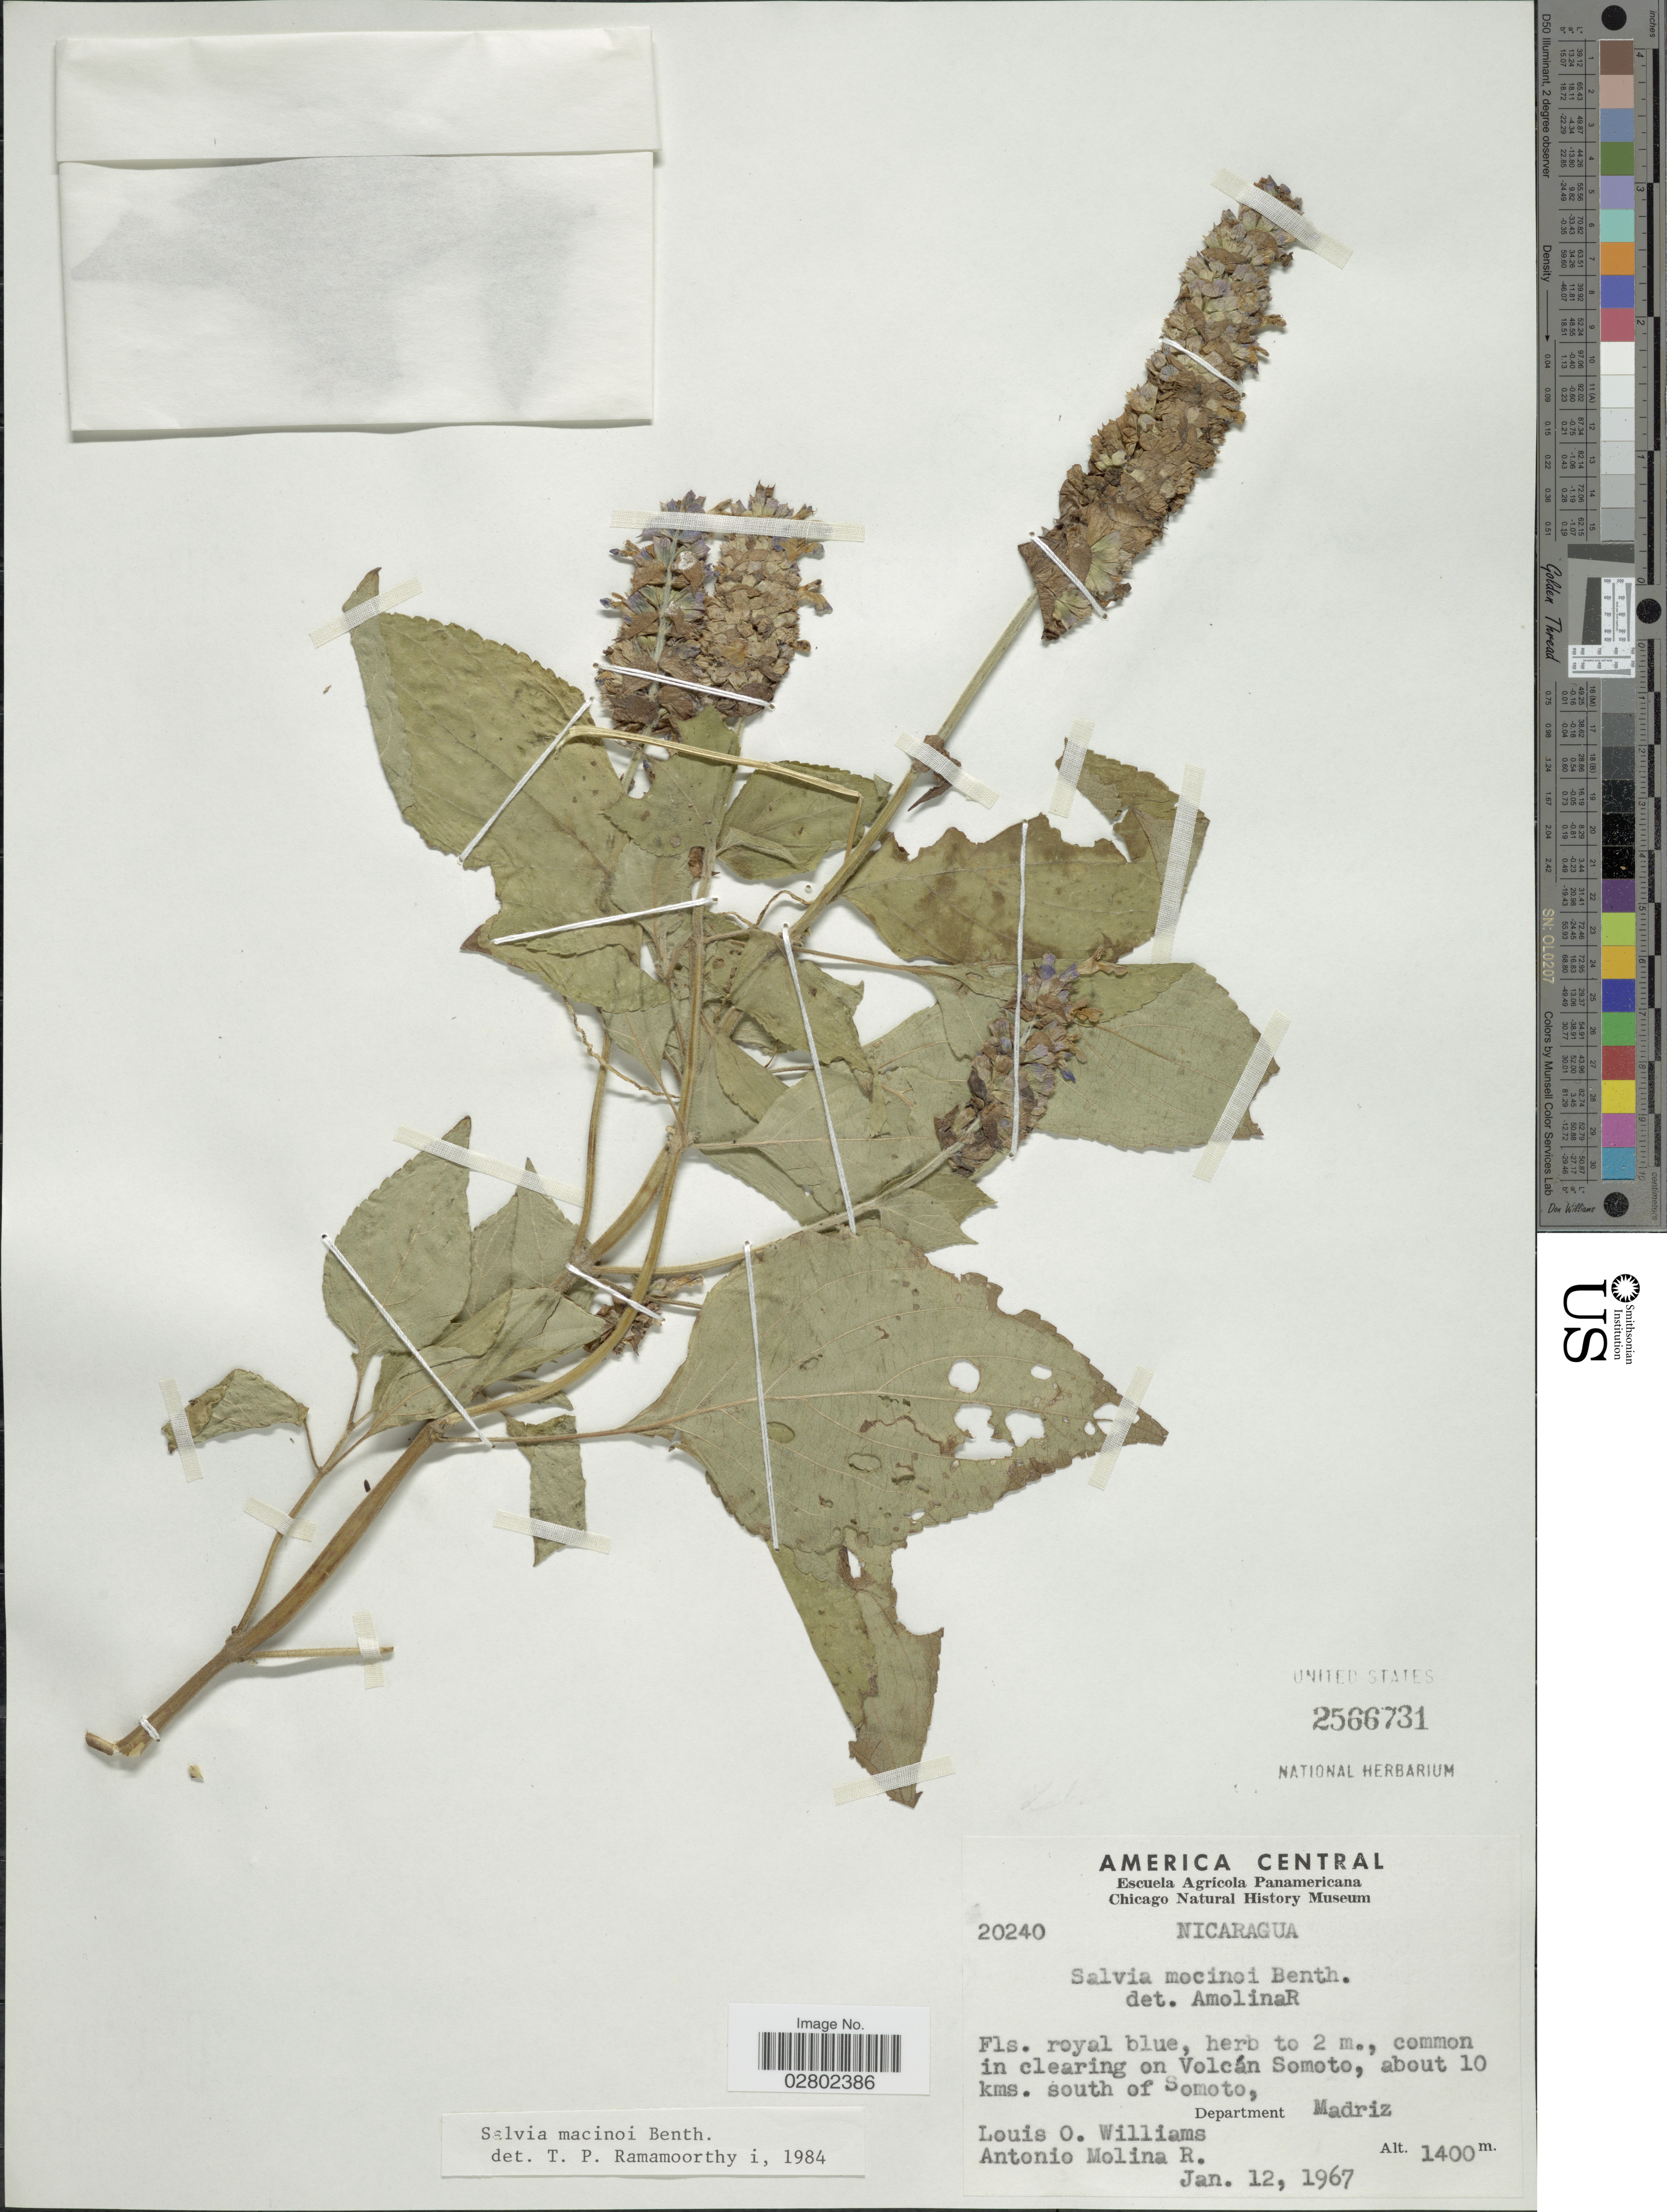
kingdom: Plantae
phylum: Tracheophyta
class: Magnoliopsida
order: Lamiales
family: Lamiaceae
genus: Salvia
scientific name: Salvia mocinoi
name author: Benth.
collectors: L. O. Williams & A. Molina R.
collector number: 20240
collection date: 1967-01-12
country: Nicaragua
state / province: Madriz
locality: Common in clearing on Volcán Somoto, about 10 kms. south of Somoto, Department Madriz.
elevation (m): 1400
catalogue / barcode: US 2566731